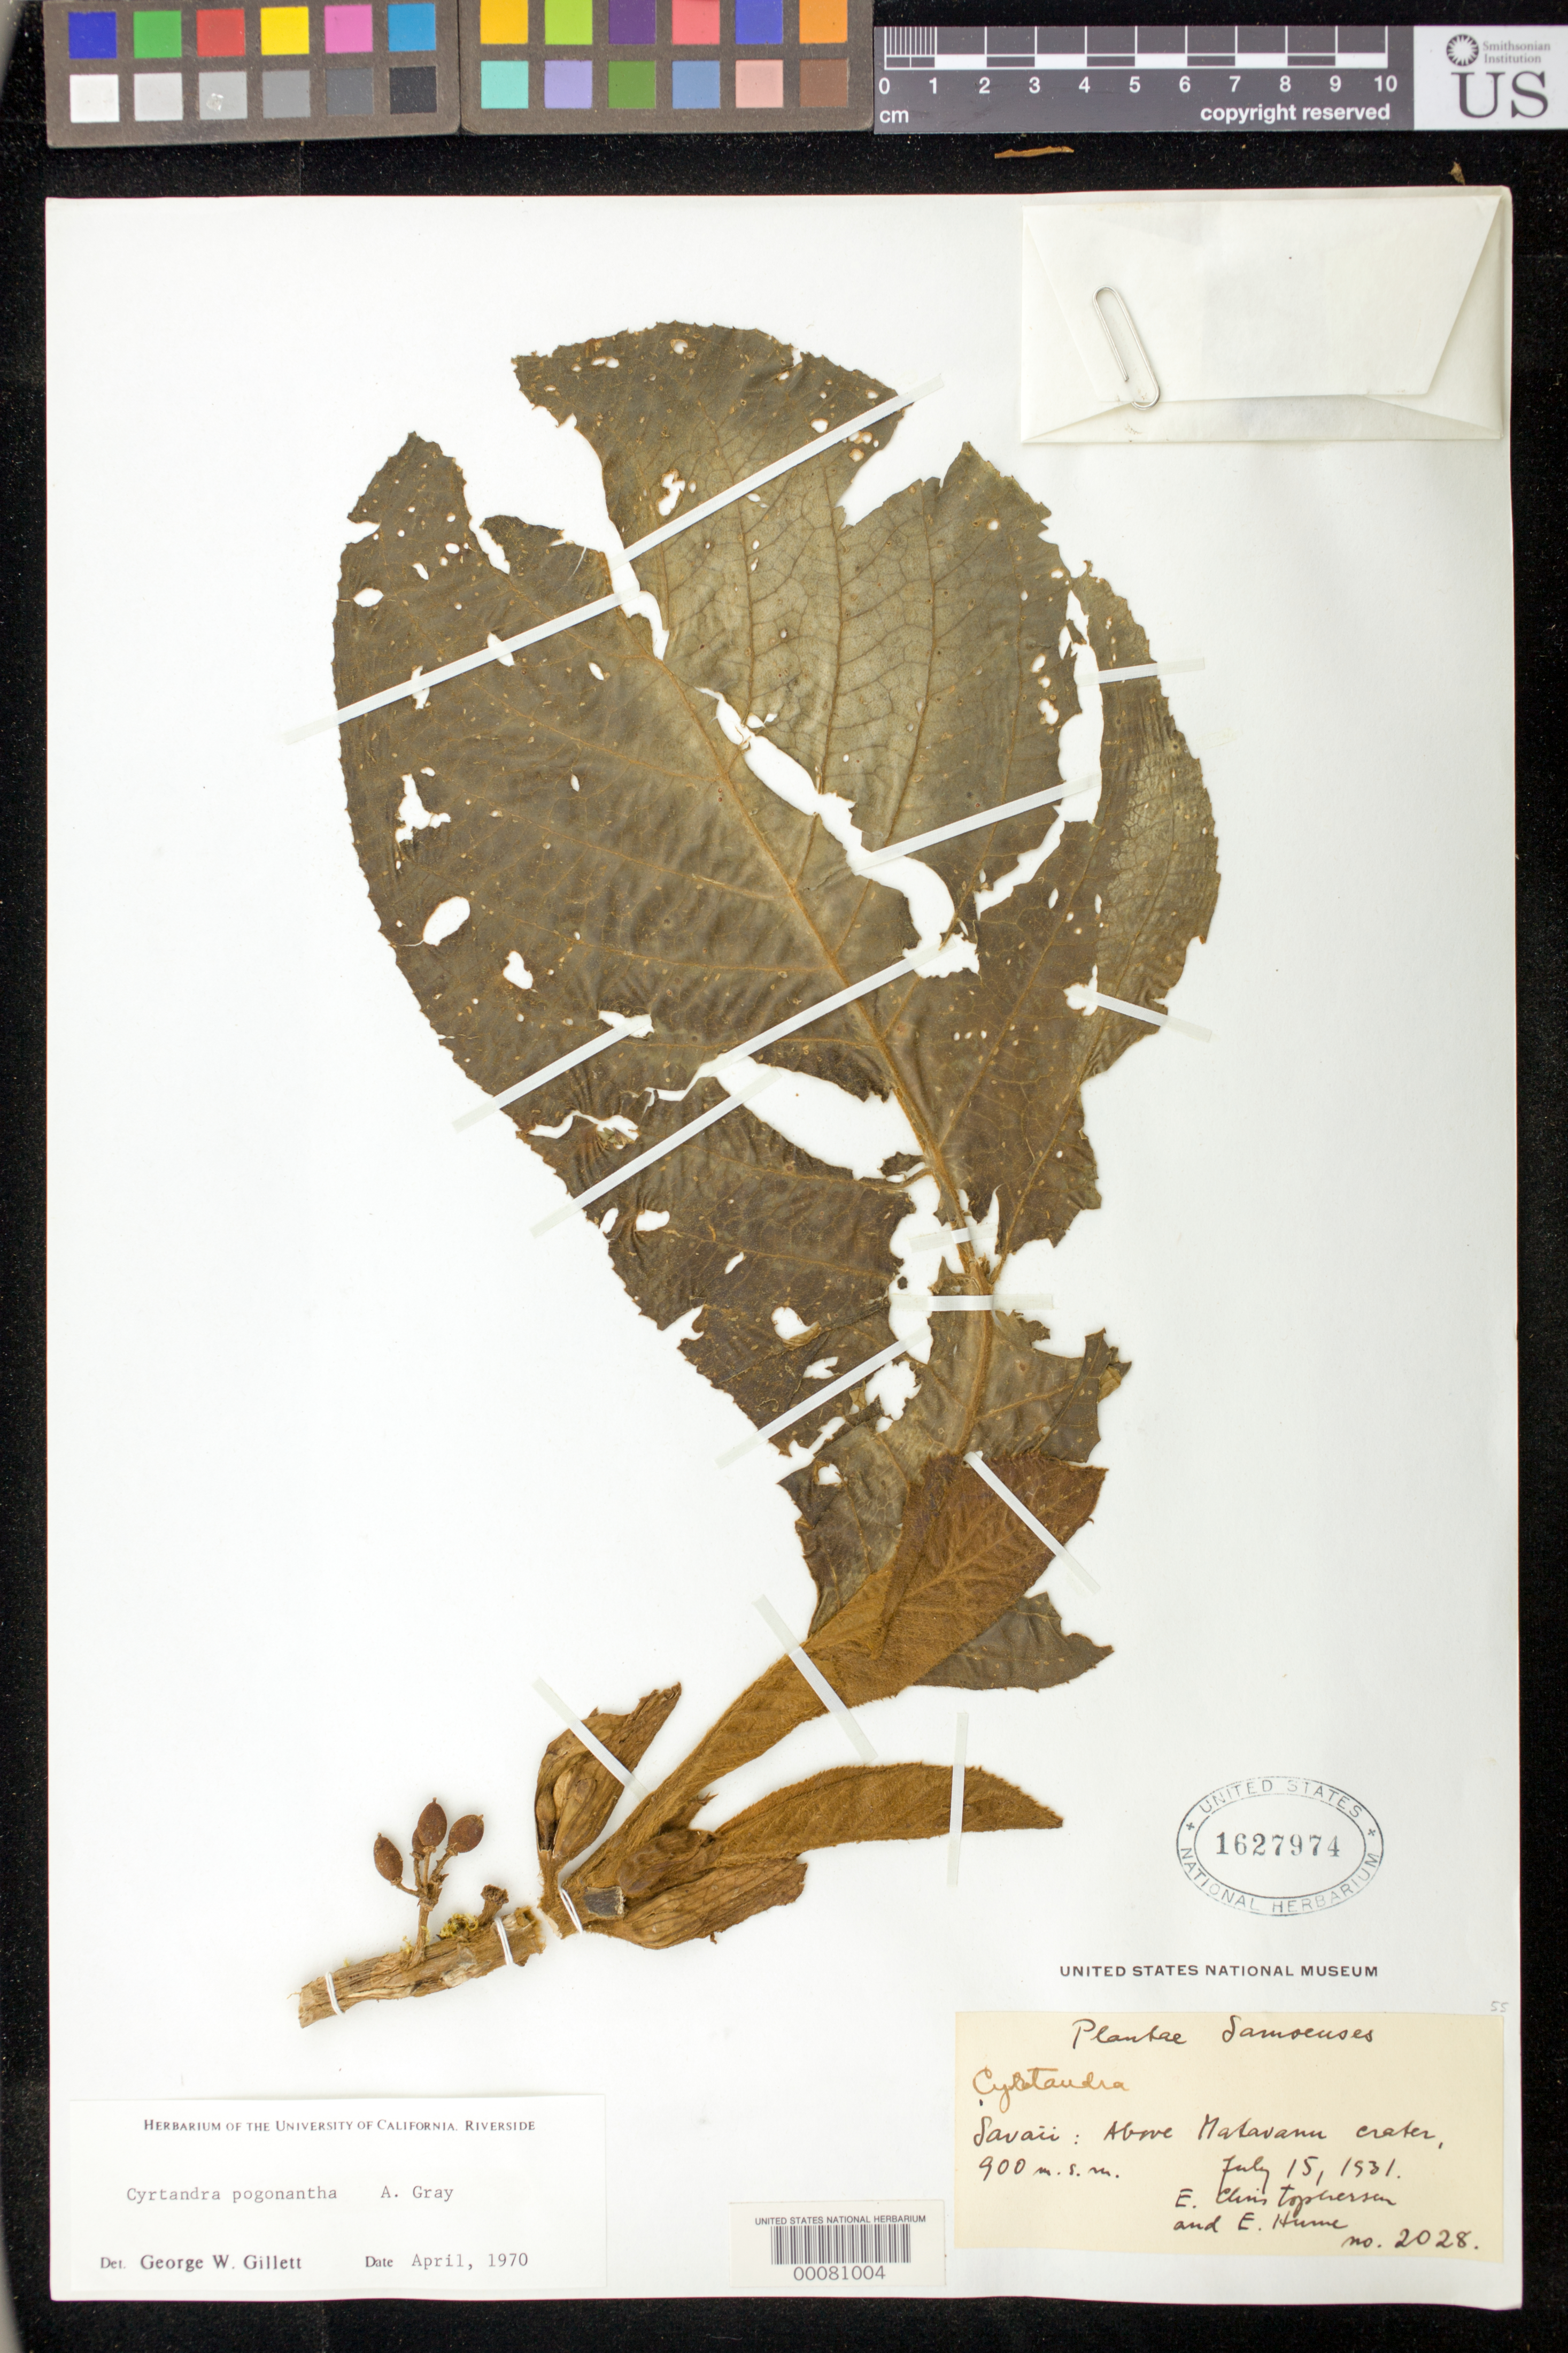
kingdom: Plantae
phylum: Tracheophyta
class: Magnoliopsida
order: Lamiales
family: Gesneriaceae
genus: Cyrtandra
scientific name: Cyrtandra pogonantha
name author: A. Gray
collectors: E. Christophersen & E. P. Hume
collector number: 2028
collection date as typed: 15 Jul 1931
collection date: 1931-07-15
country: Samoa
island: Savai'i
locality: Savaii, Above matavanu crater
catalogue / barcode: US 1627974